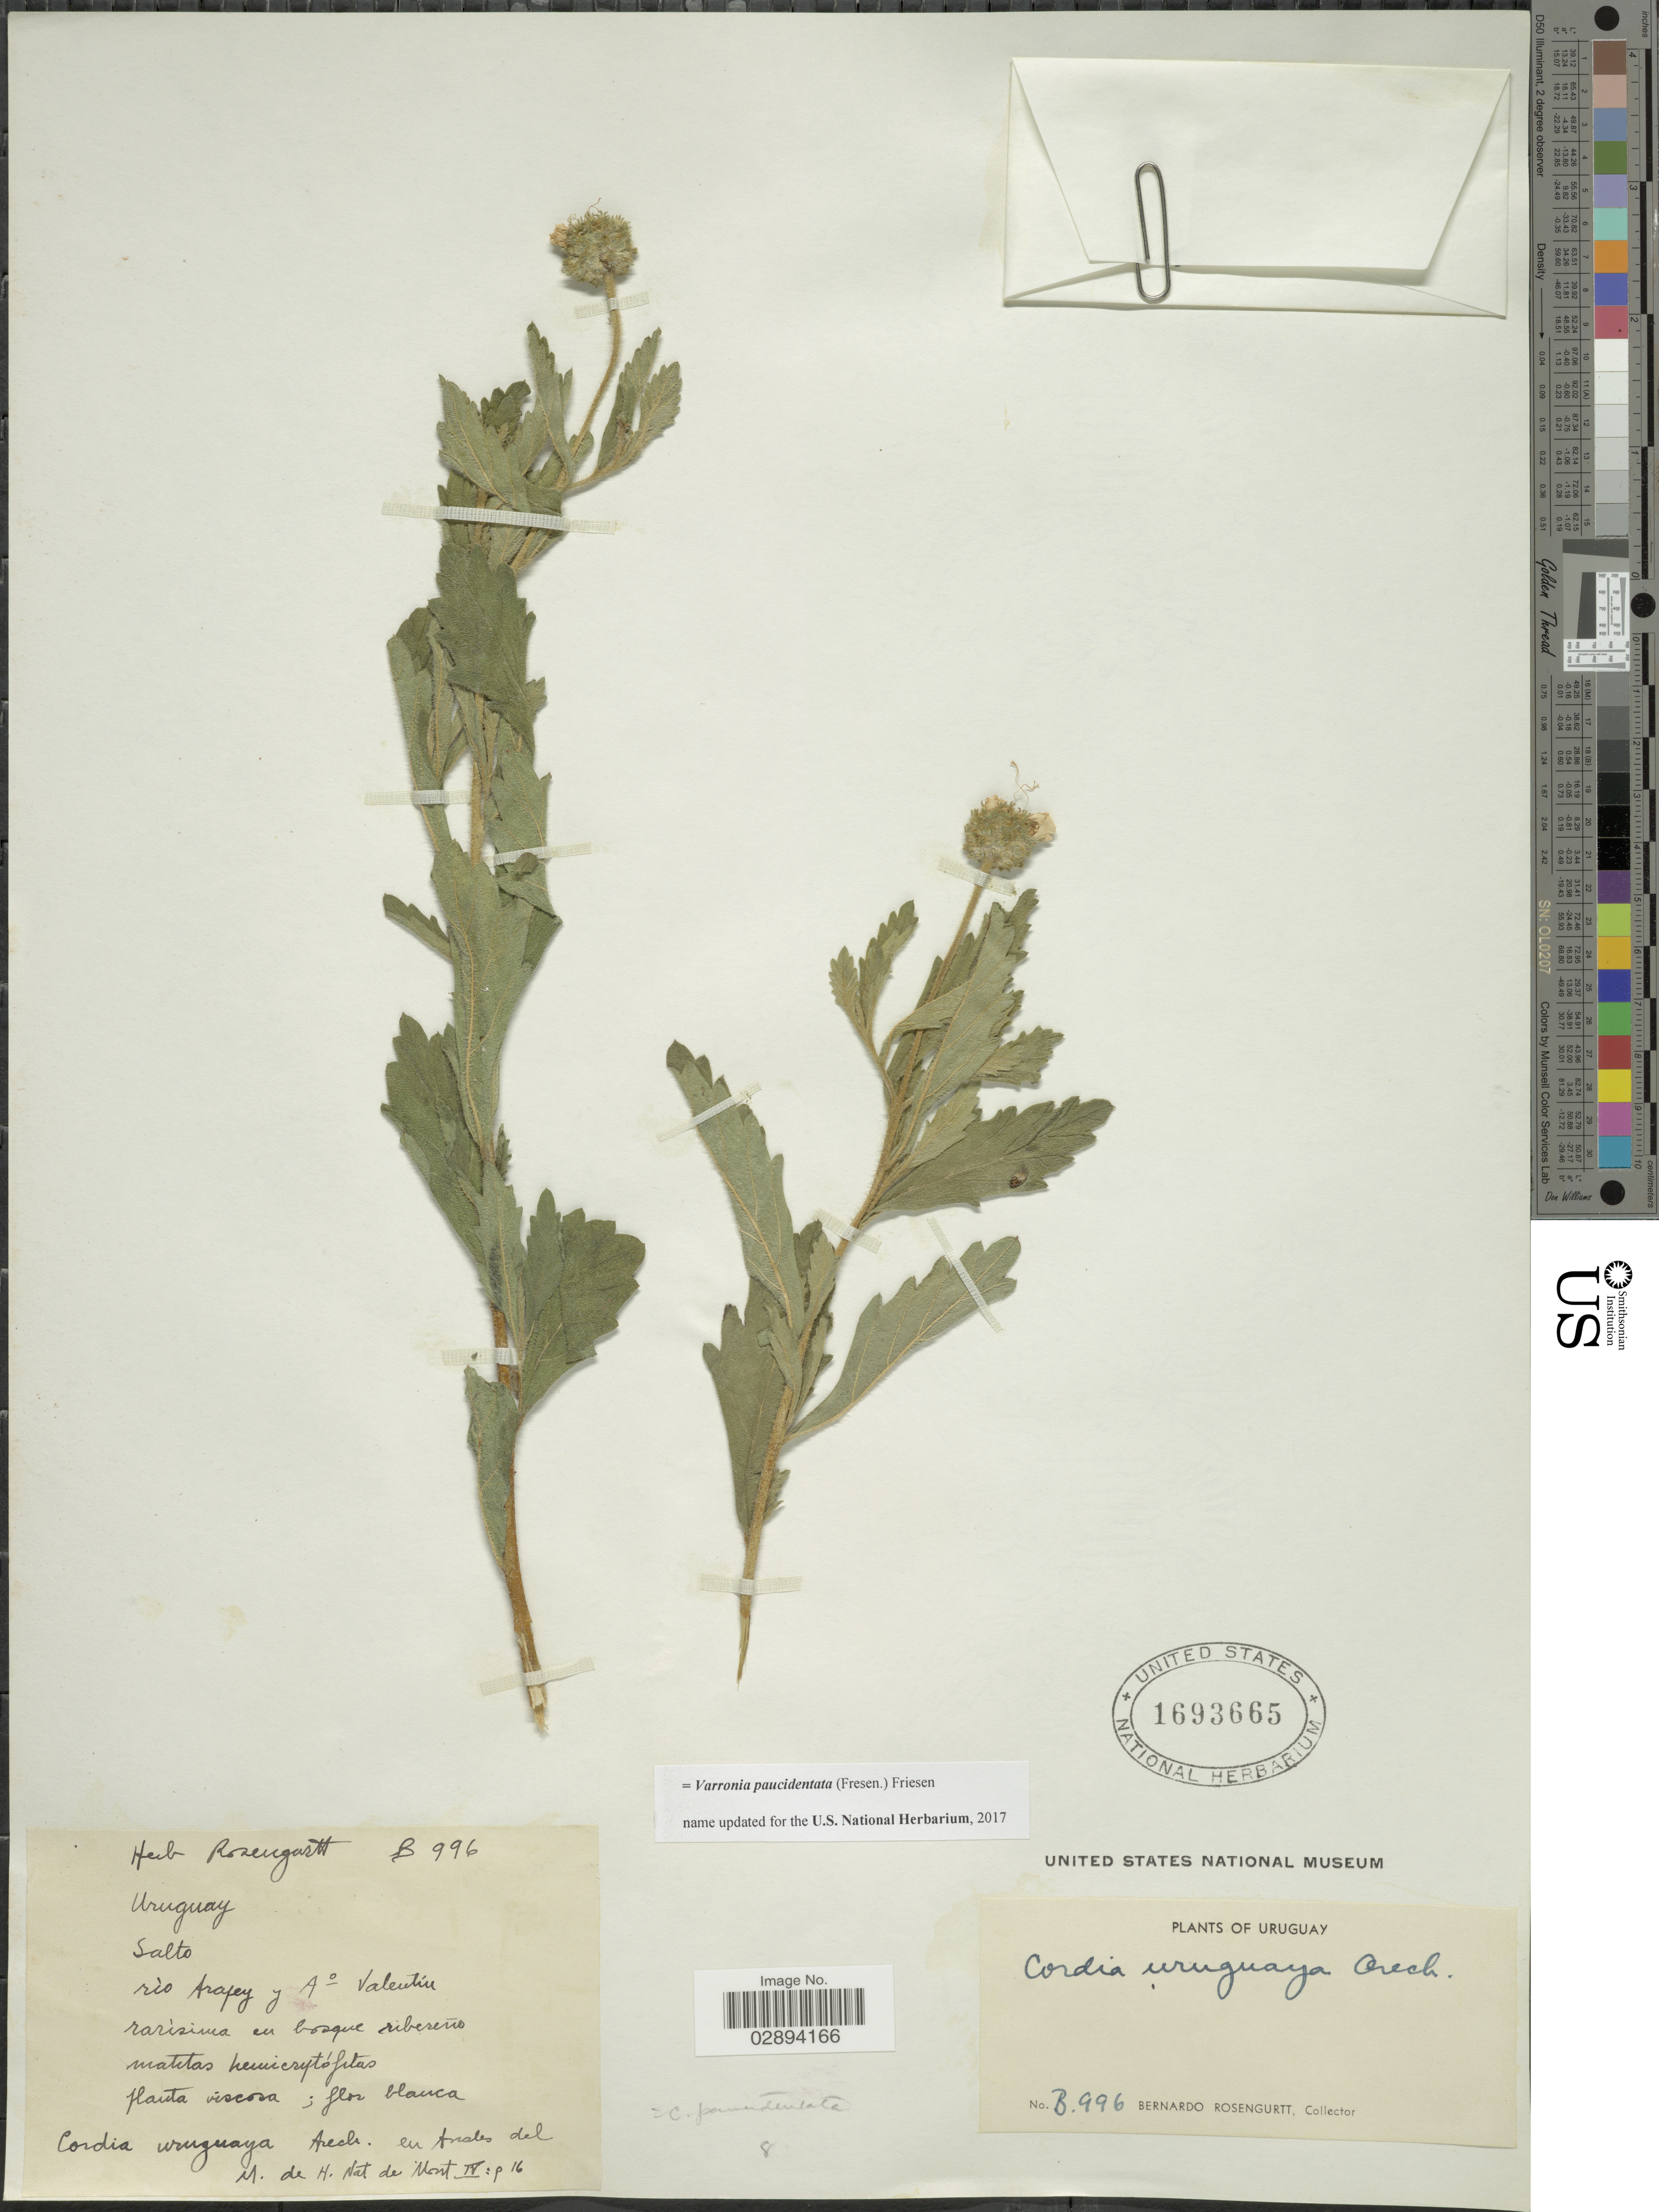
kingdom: Plantae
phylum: Tracheophyta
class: Magnoliopsida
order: Boraginales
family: Cordiaceae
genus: Varronia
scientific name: Varronia paucidentata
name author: (Fresen.) Friesen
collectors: B. Rosengurtt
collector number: B996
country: Uruguay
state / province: Salto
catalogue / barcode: US 1693665